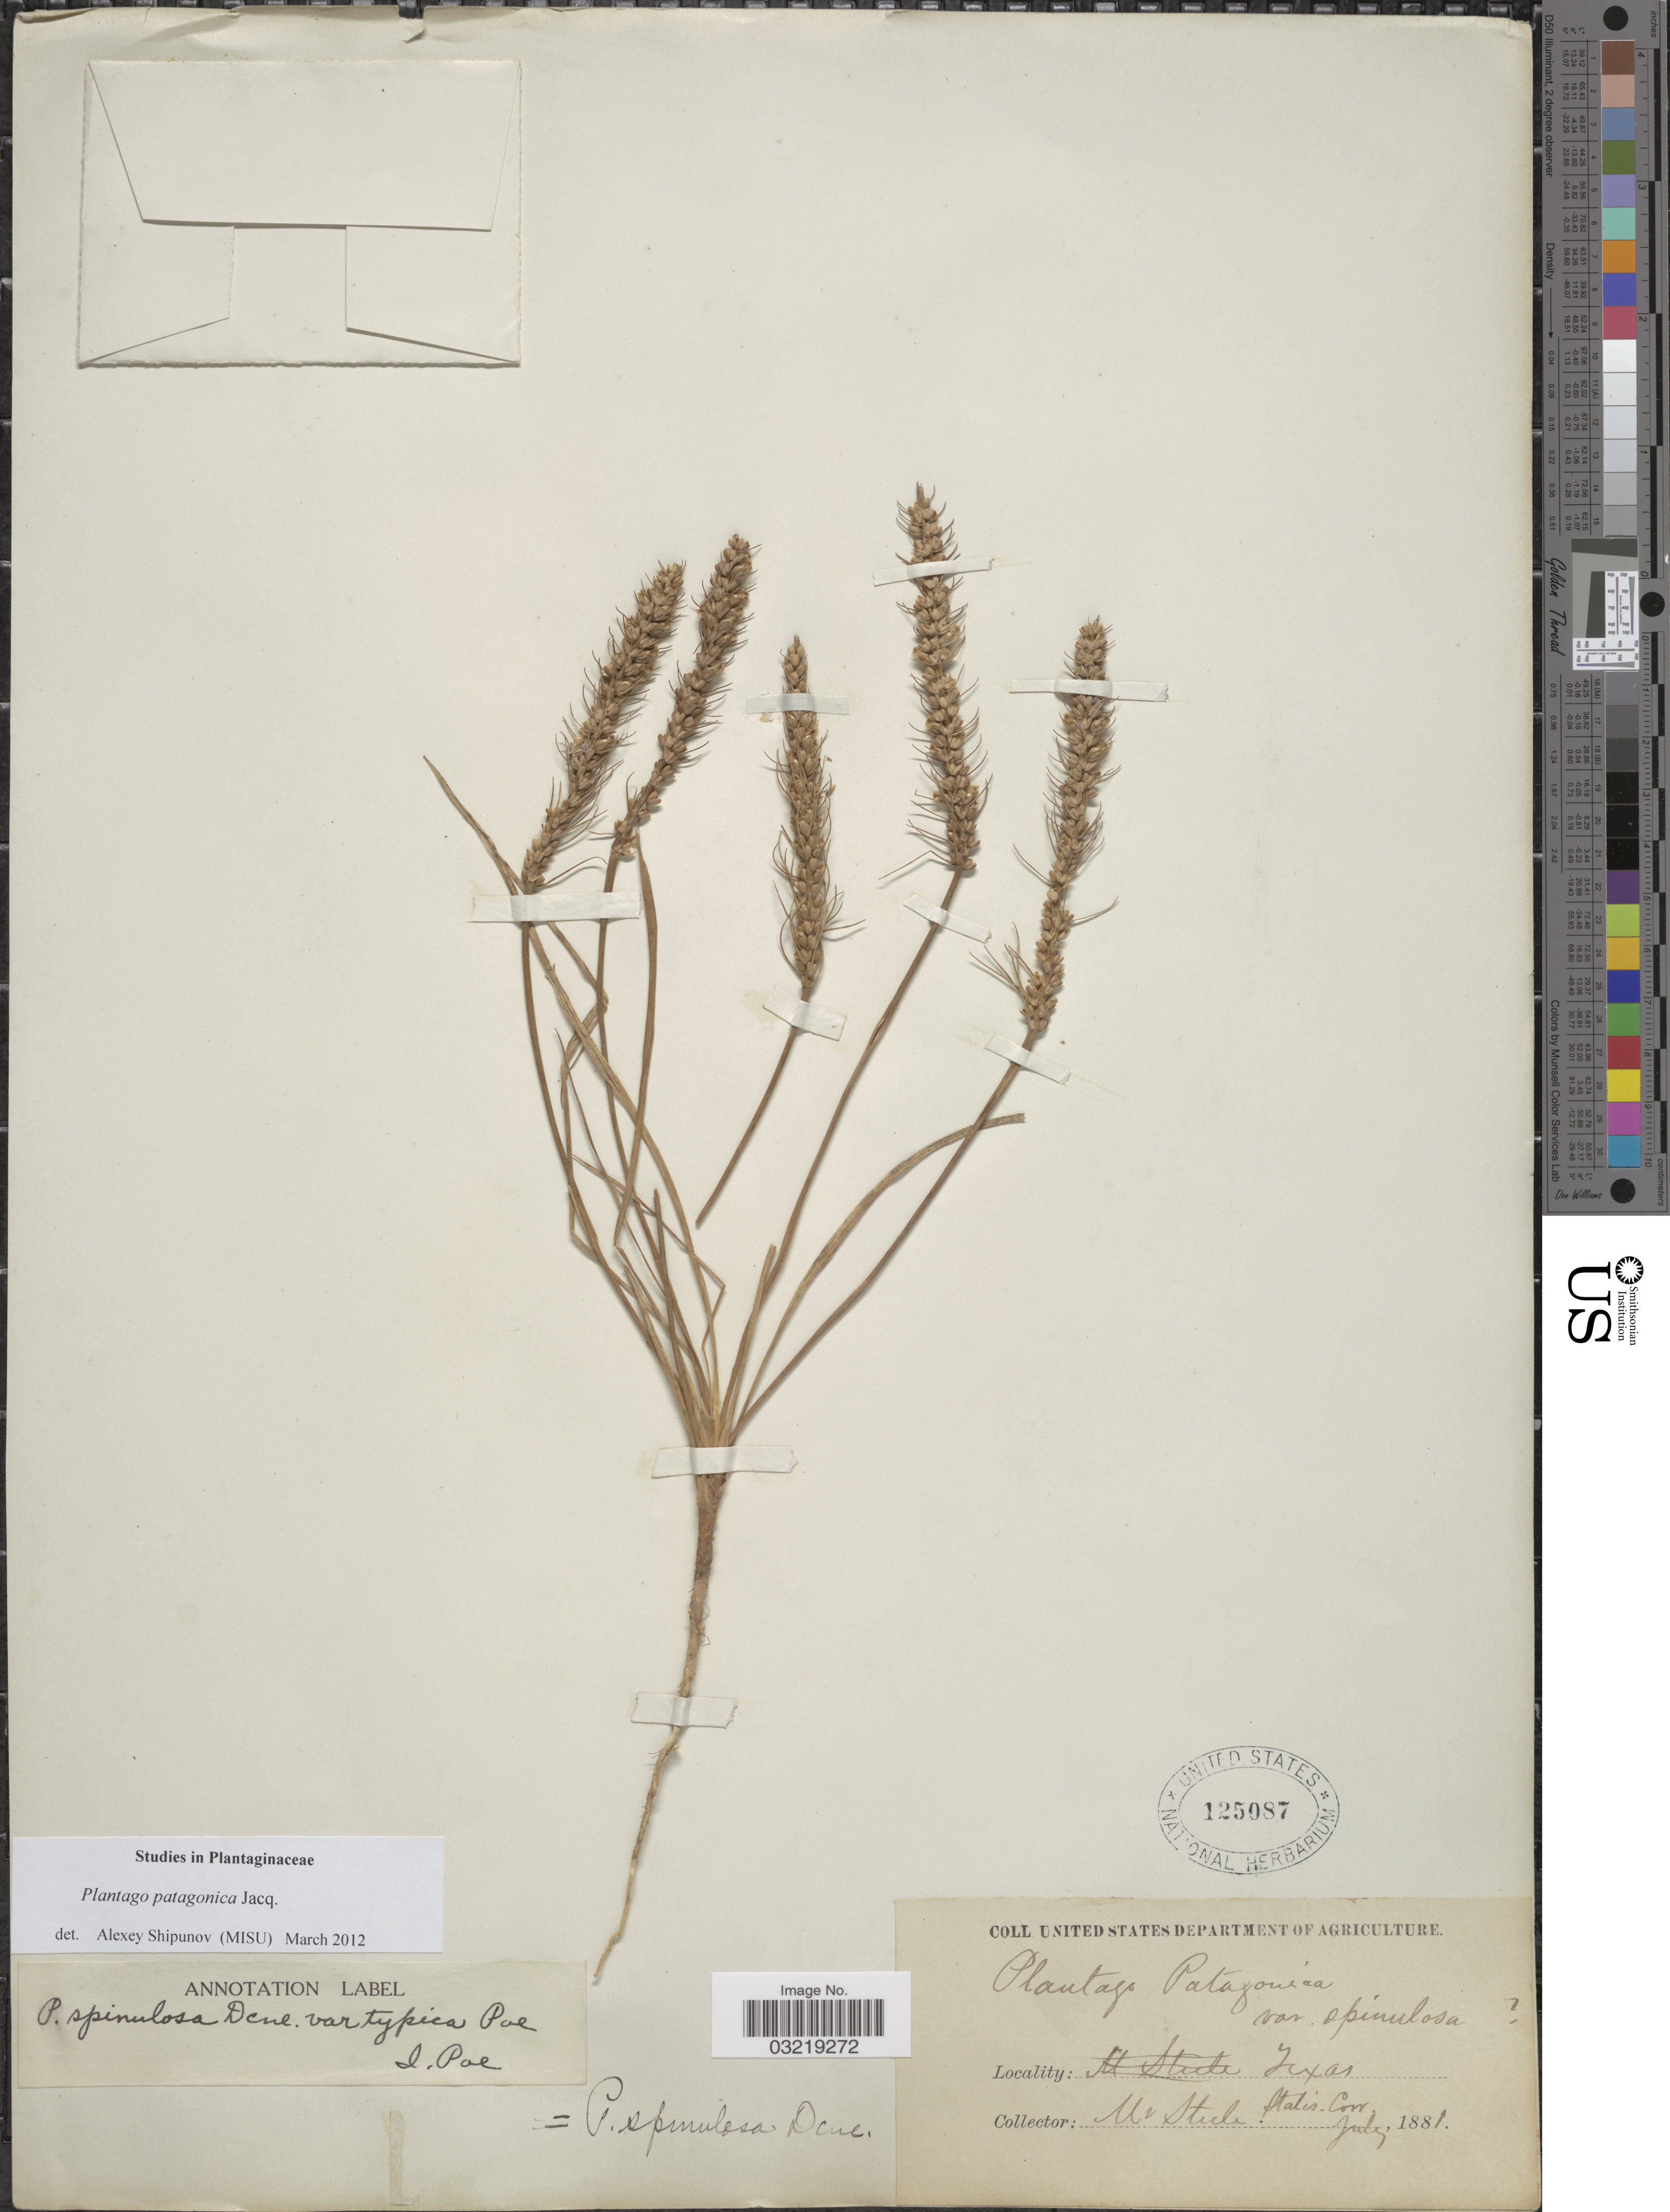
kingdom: Plantae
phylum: Tracheophyta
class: Magnoliopsida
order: Lamiales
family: Plantaginaceae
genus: Plantago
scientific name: Plantago patagonica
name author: Jacq.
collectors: -- Steele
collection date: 1881-07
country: United States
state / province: Texas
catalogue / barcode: US 125087